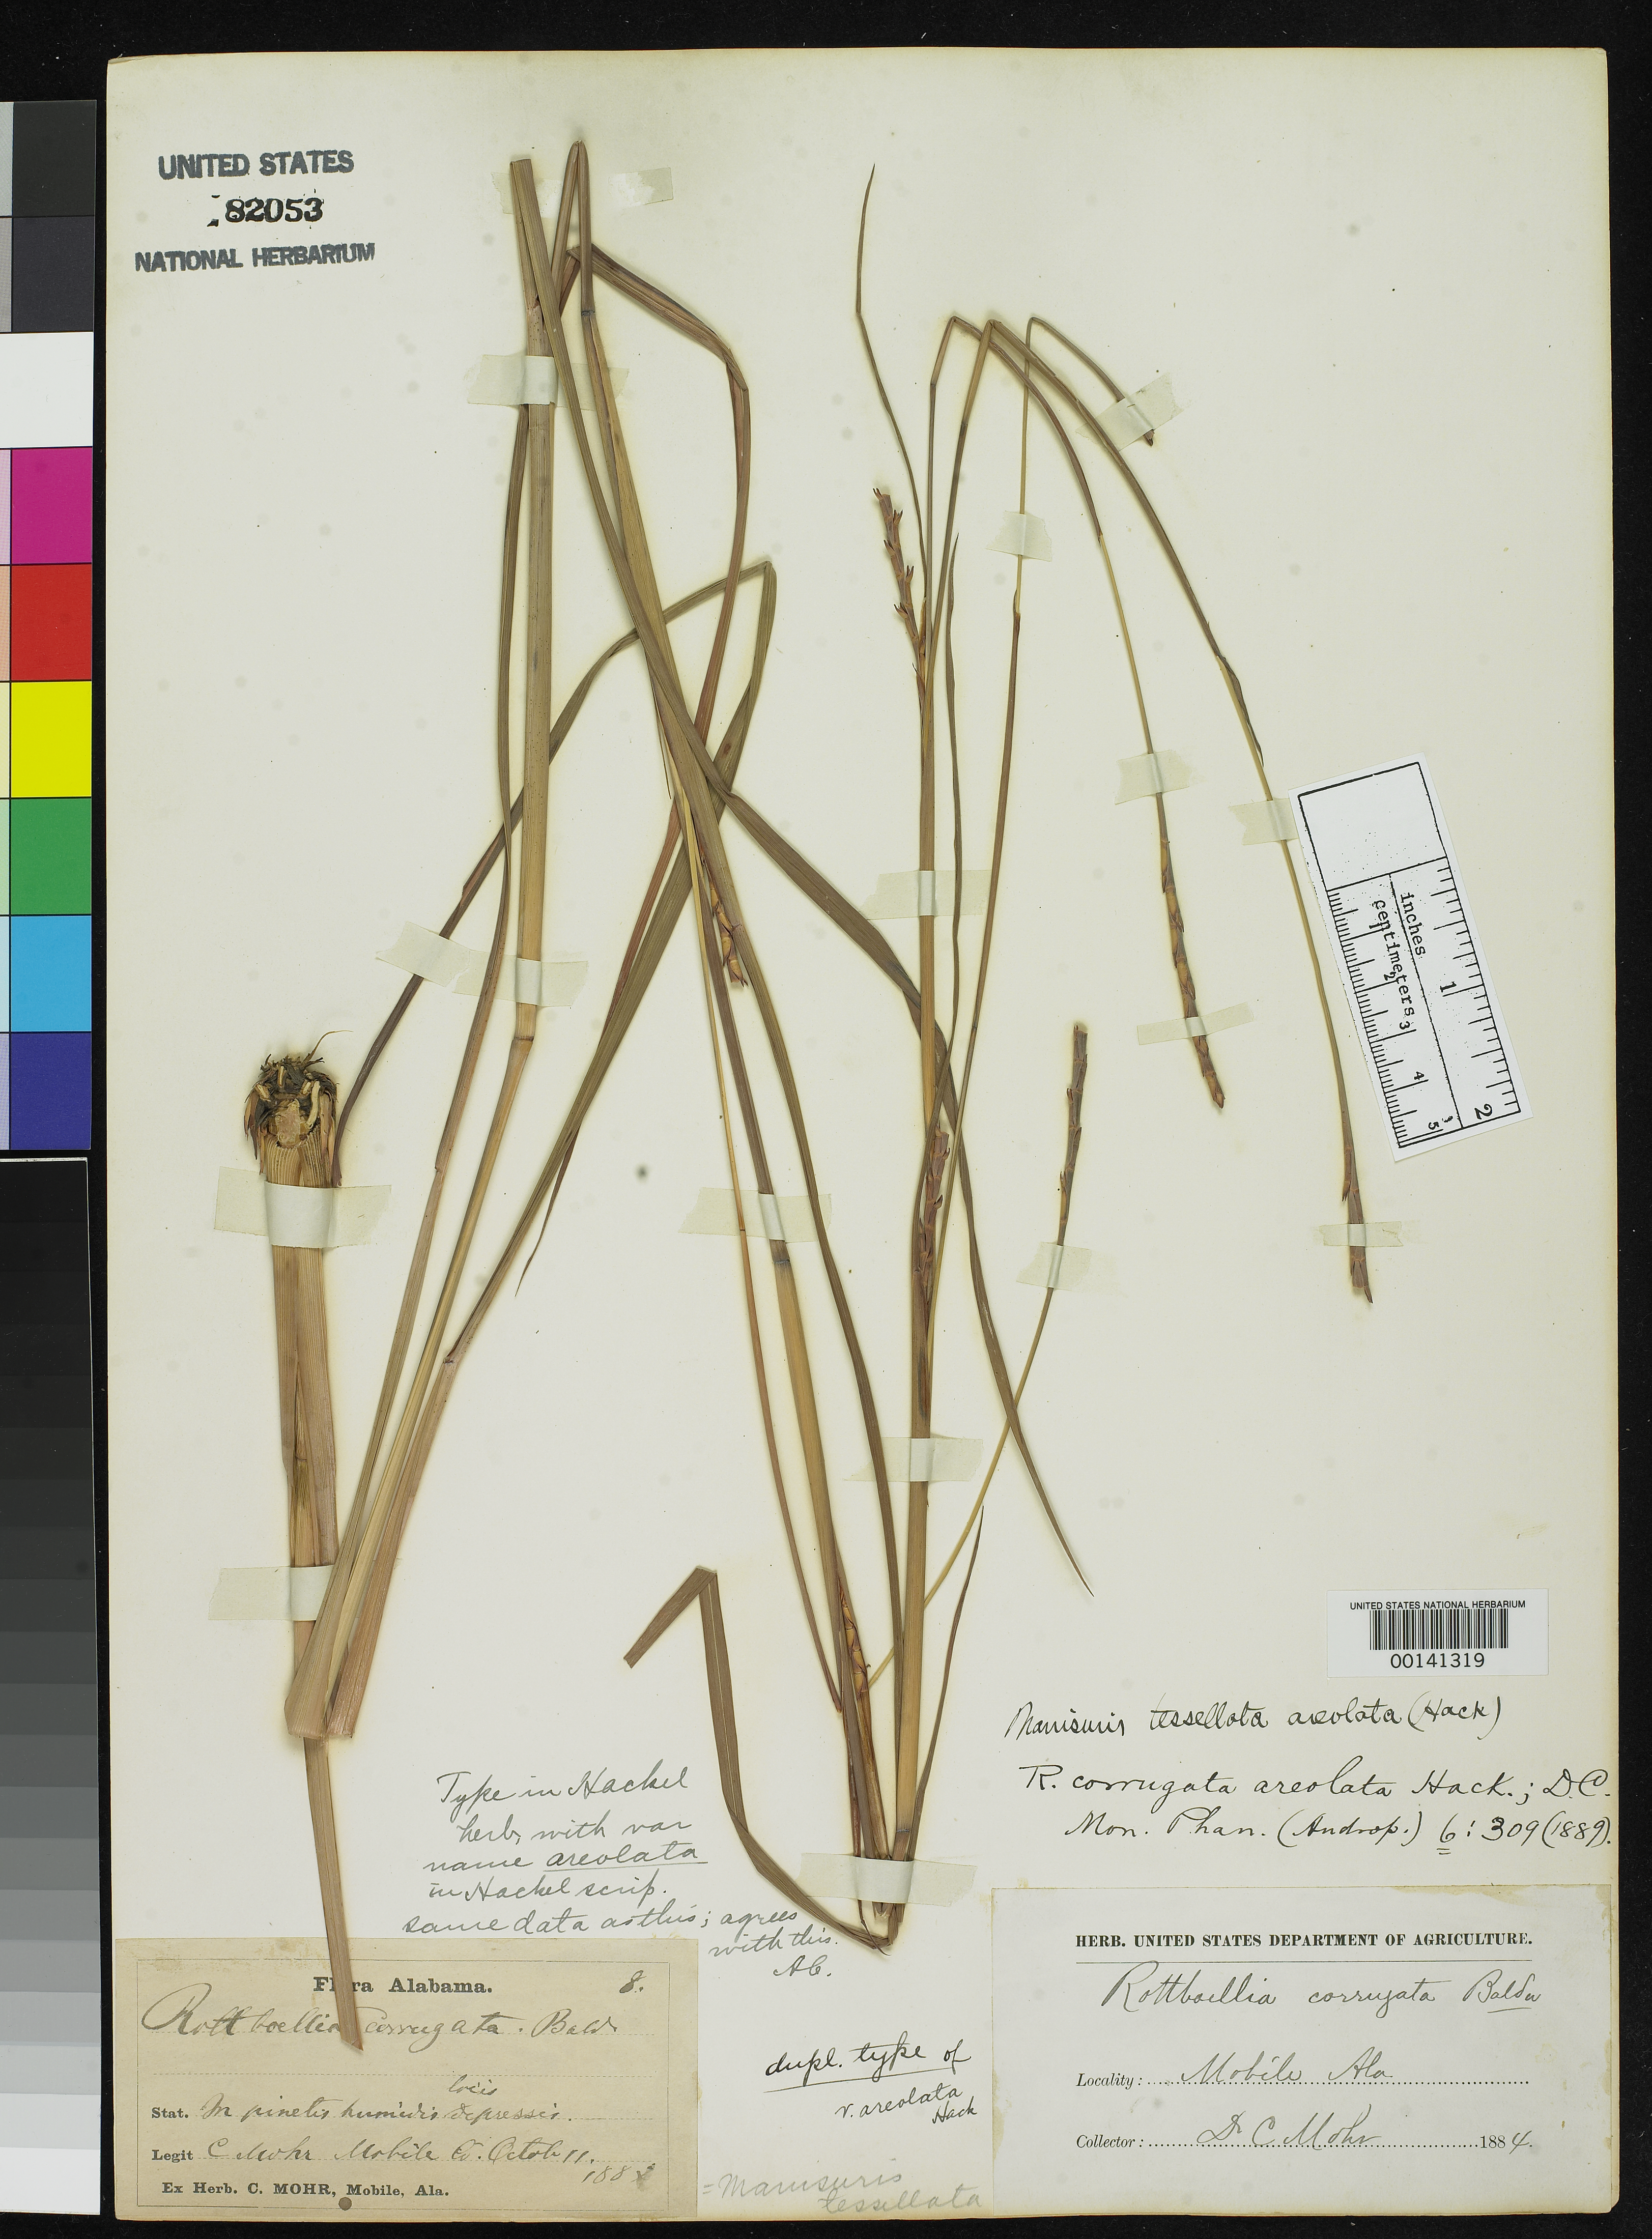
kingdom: Plantae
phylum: Tracheophyta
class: Liliopsida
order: Poales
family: Poaceae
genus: Rottboellia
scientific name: Rottboellia corrugata var. areolata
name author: Hack. in A. DC.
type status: Isotype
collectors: C. T. Mohr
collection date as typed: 11 Oct 1884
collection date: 1884-10-11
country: United States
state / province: Alabama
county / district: Mobile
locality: Mobile.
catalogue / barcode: US 82053